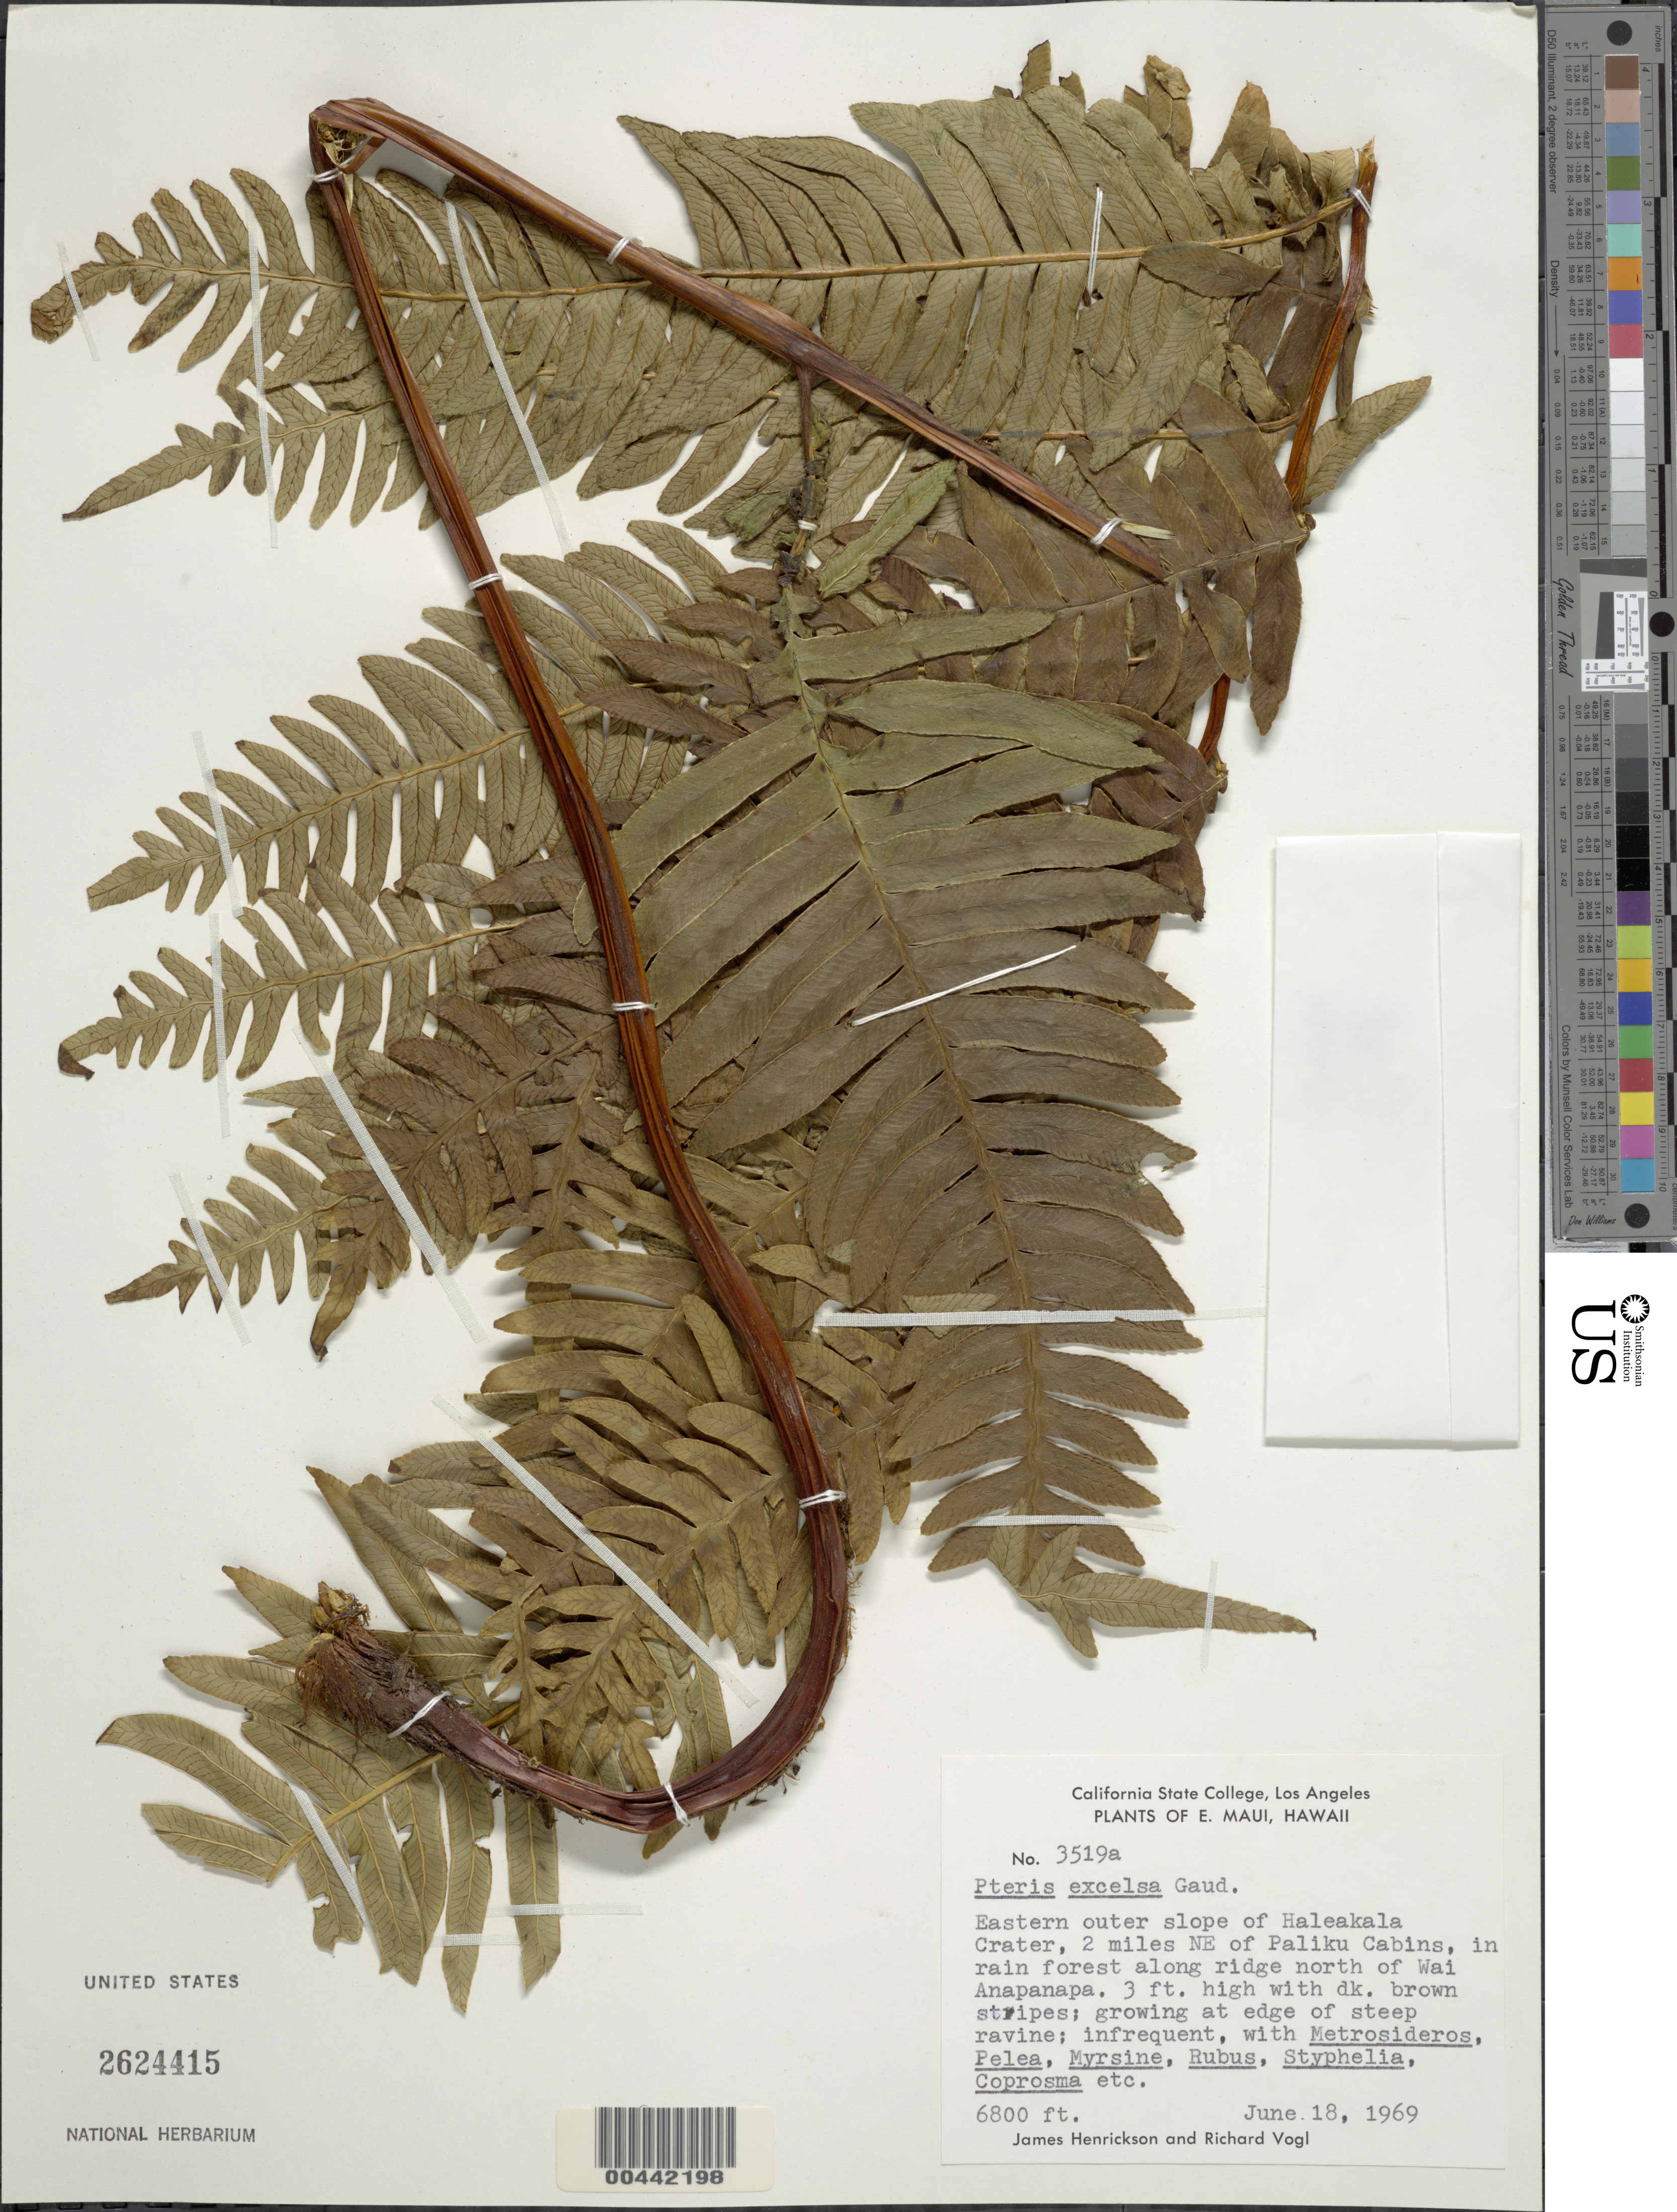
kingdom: Plantae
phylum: Tracheophyta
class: Polypodiopsida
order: Polypodiales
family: Pteridaceae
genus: Pteris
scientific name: Pteris terminalis var. terminalis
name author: Wall.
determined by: Wagner, W. L., (BOT), Smithsonian Institution - National Museum of Natural History (UNITED STATES)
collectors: J. S. Henrickson & R. Vogl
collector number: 3519a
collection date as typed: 18 Jun 1969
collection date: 1969-06-18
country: United States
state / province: Hawaii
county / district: Maui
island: Maui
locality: E outer slope of Haleakala Crater, 2 mi NE of Paliku Cabins, along ridge N of Wai Anapanapa, E Maui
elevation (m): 2073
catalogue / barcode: US 2624415